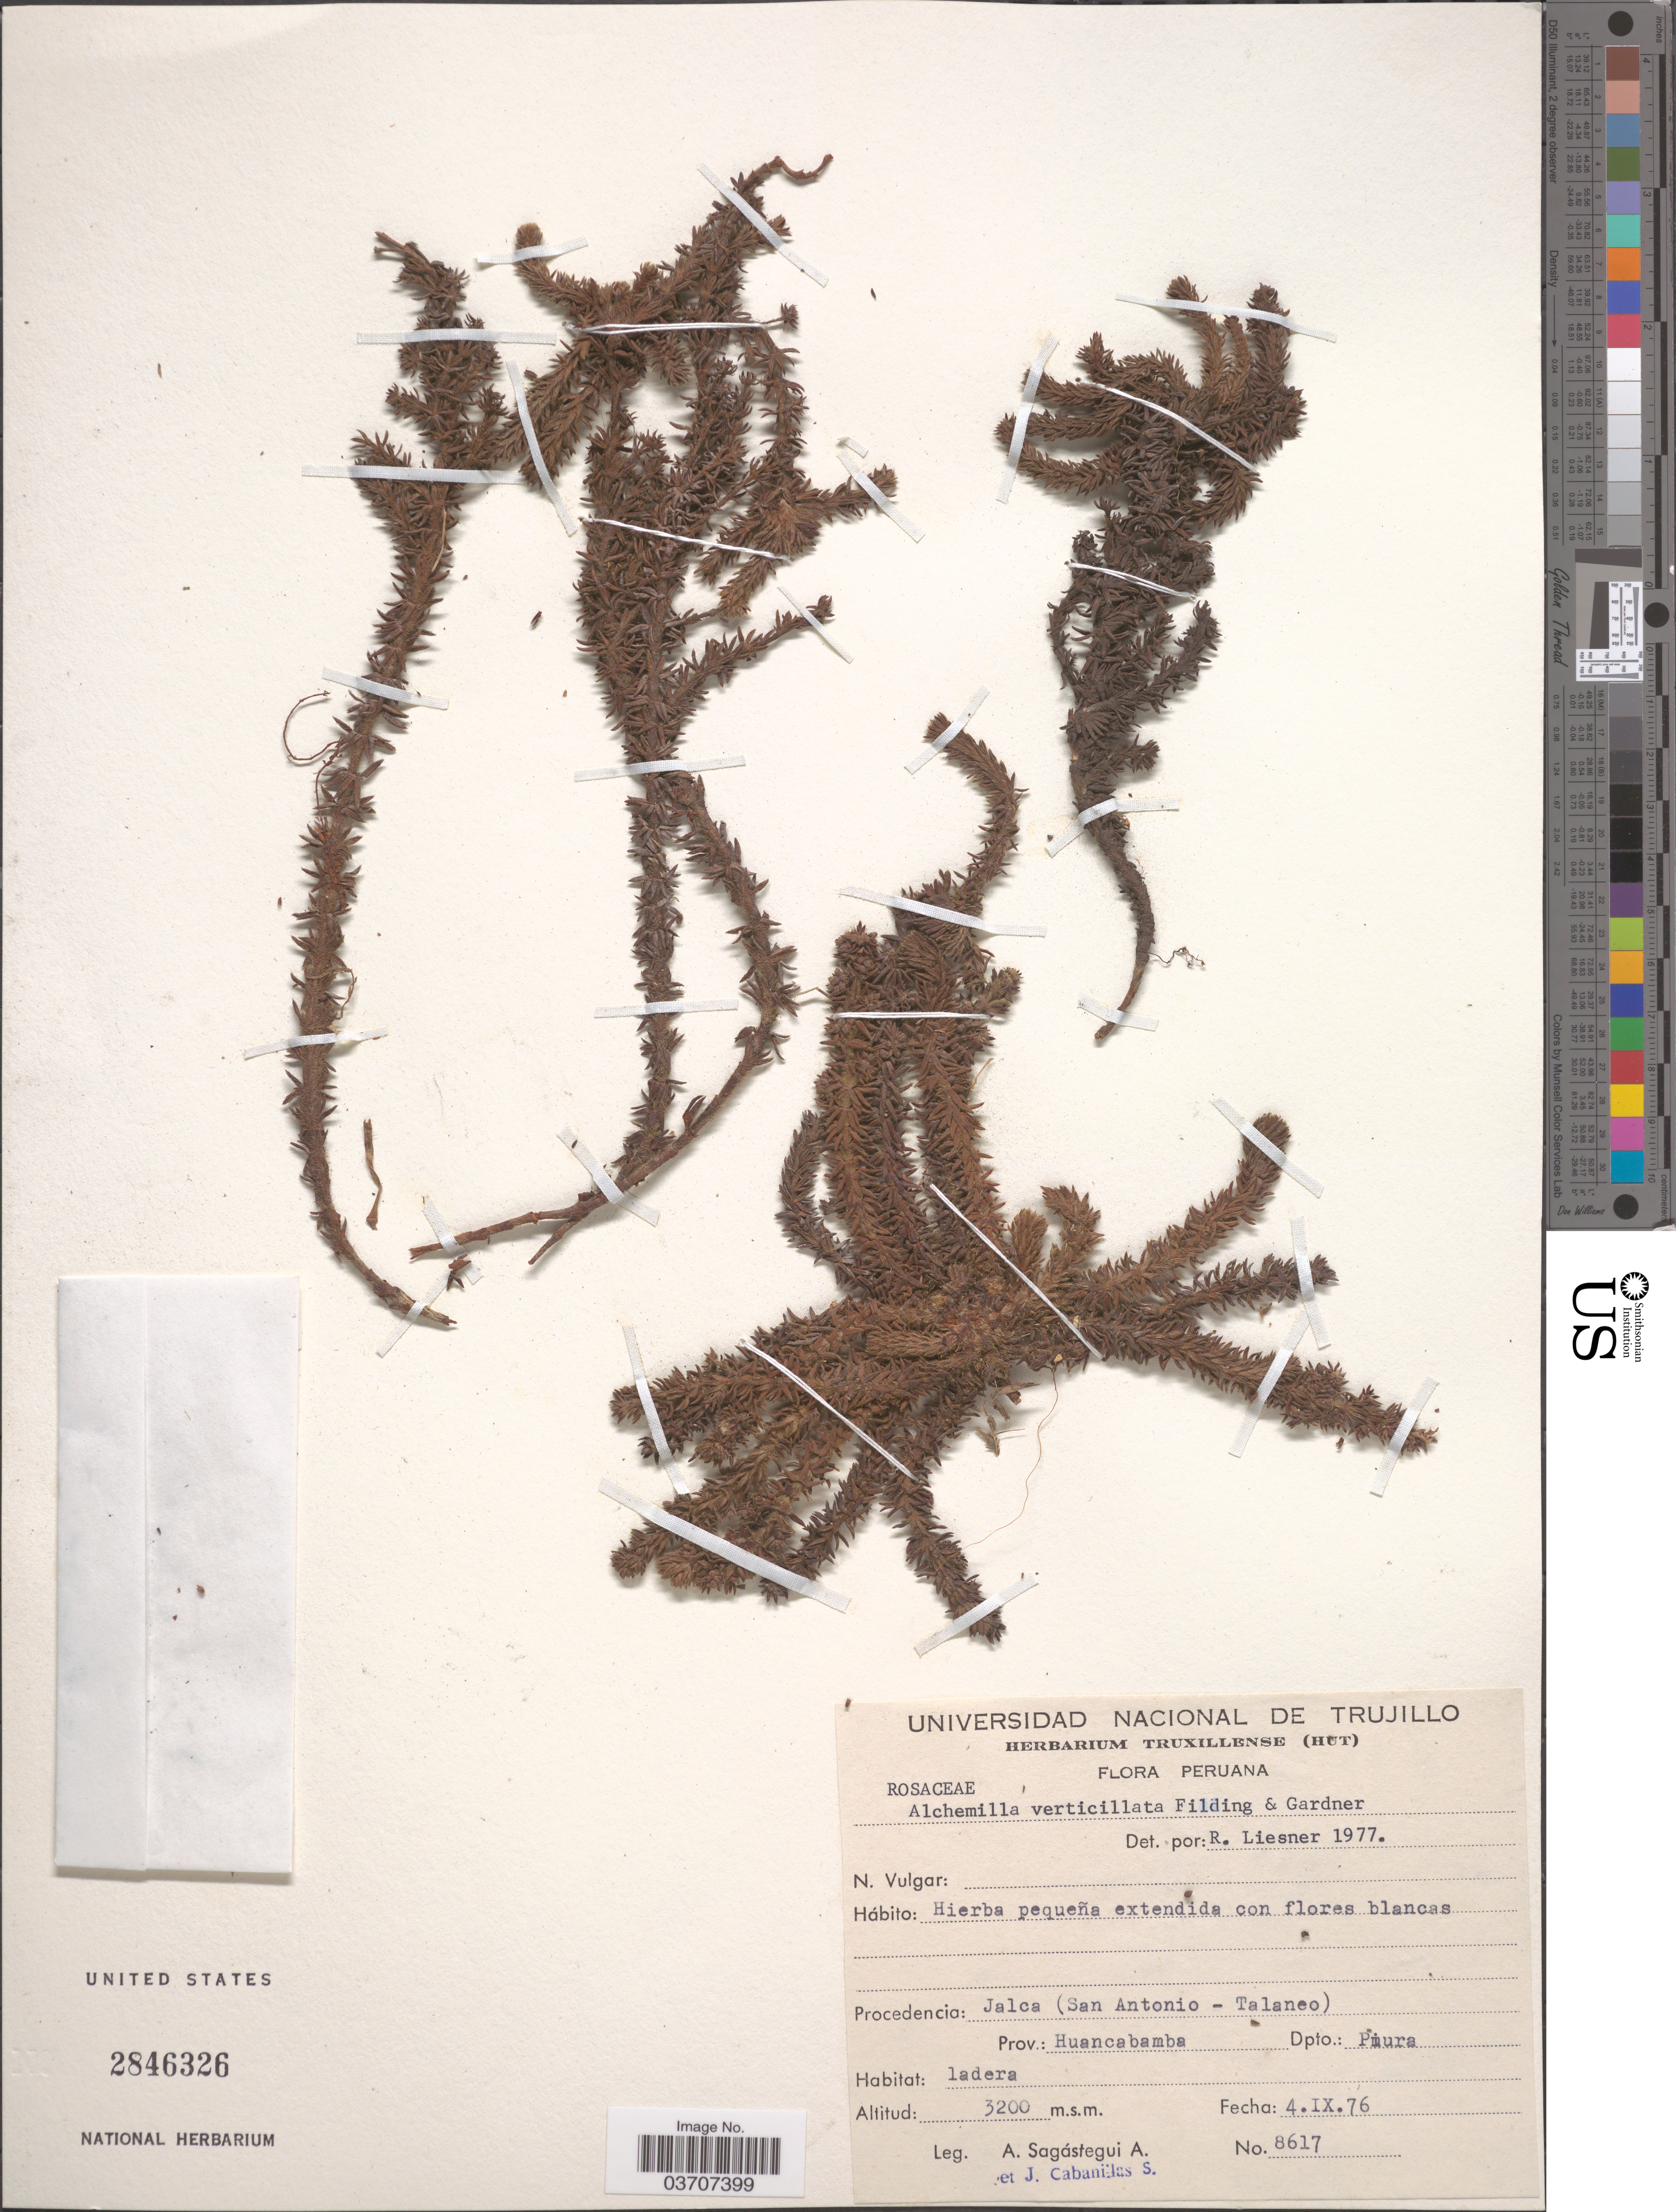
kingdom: Plantae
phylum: Tracheophyta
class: Magnoliopsida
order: Rosales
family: Rosaceae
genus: Lachemilla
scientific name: Lachemilla verticillata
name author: (Fielding & Gardner) Rothm.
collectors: A. Sagástegui A. & J. Cabanillas S.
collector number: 8617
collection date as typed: Transcribed d/m/y: 4/9/76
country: Peru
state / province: Piura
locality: Jalca (San Antonio - Talanco). Prov.: Huancabamba Dpto.: Piura.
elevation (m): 3200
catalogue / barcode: US 2846326